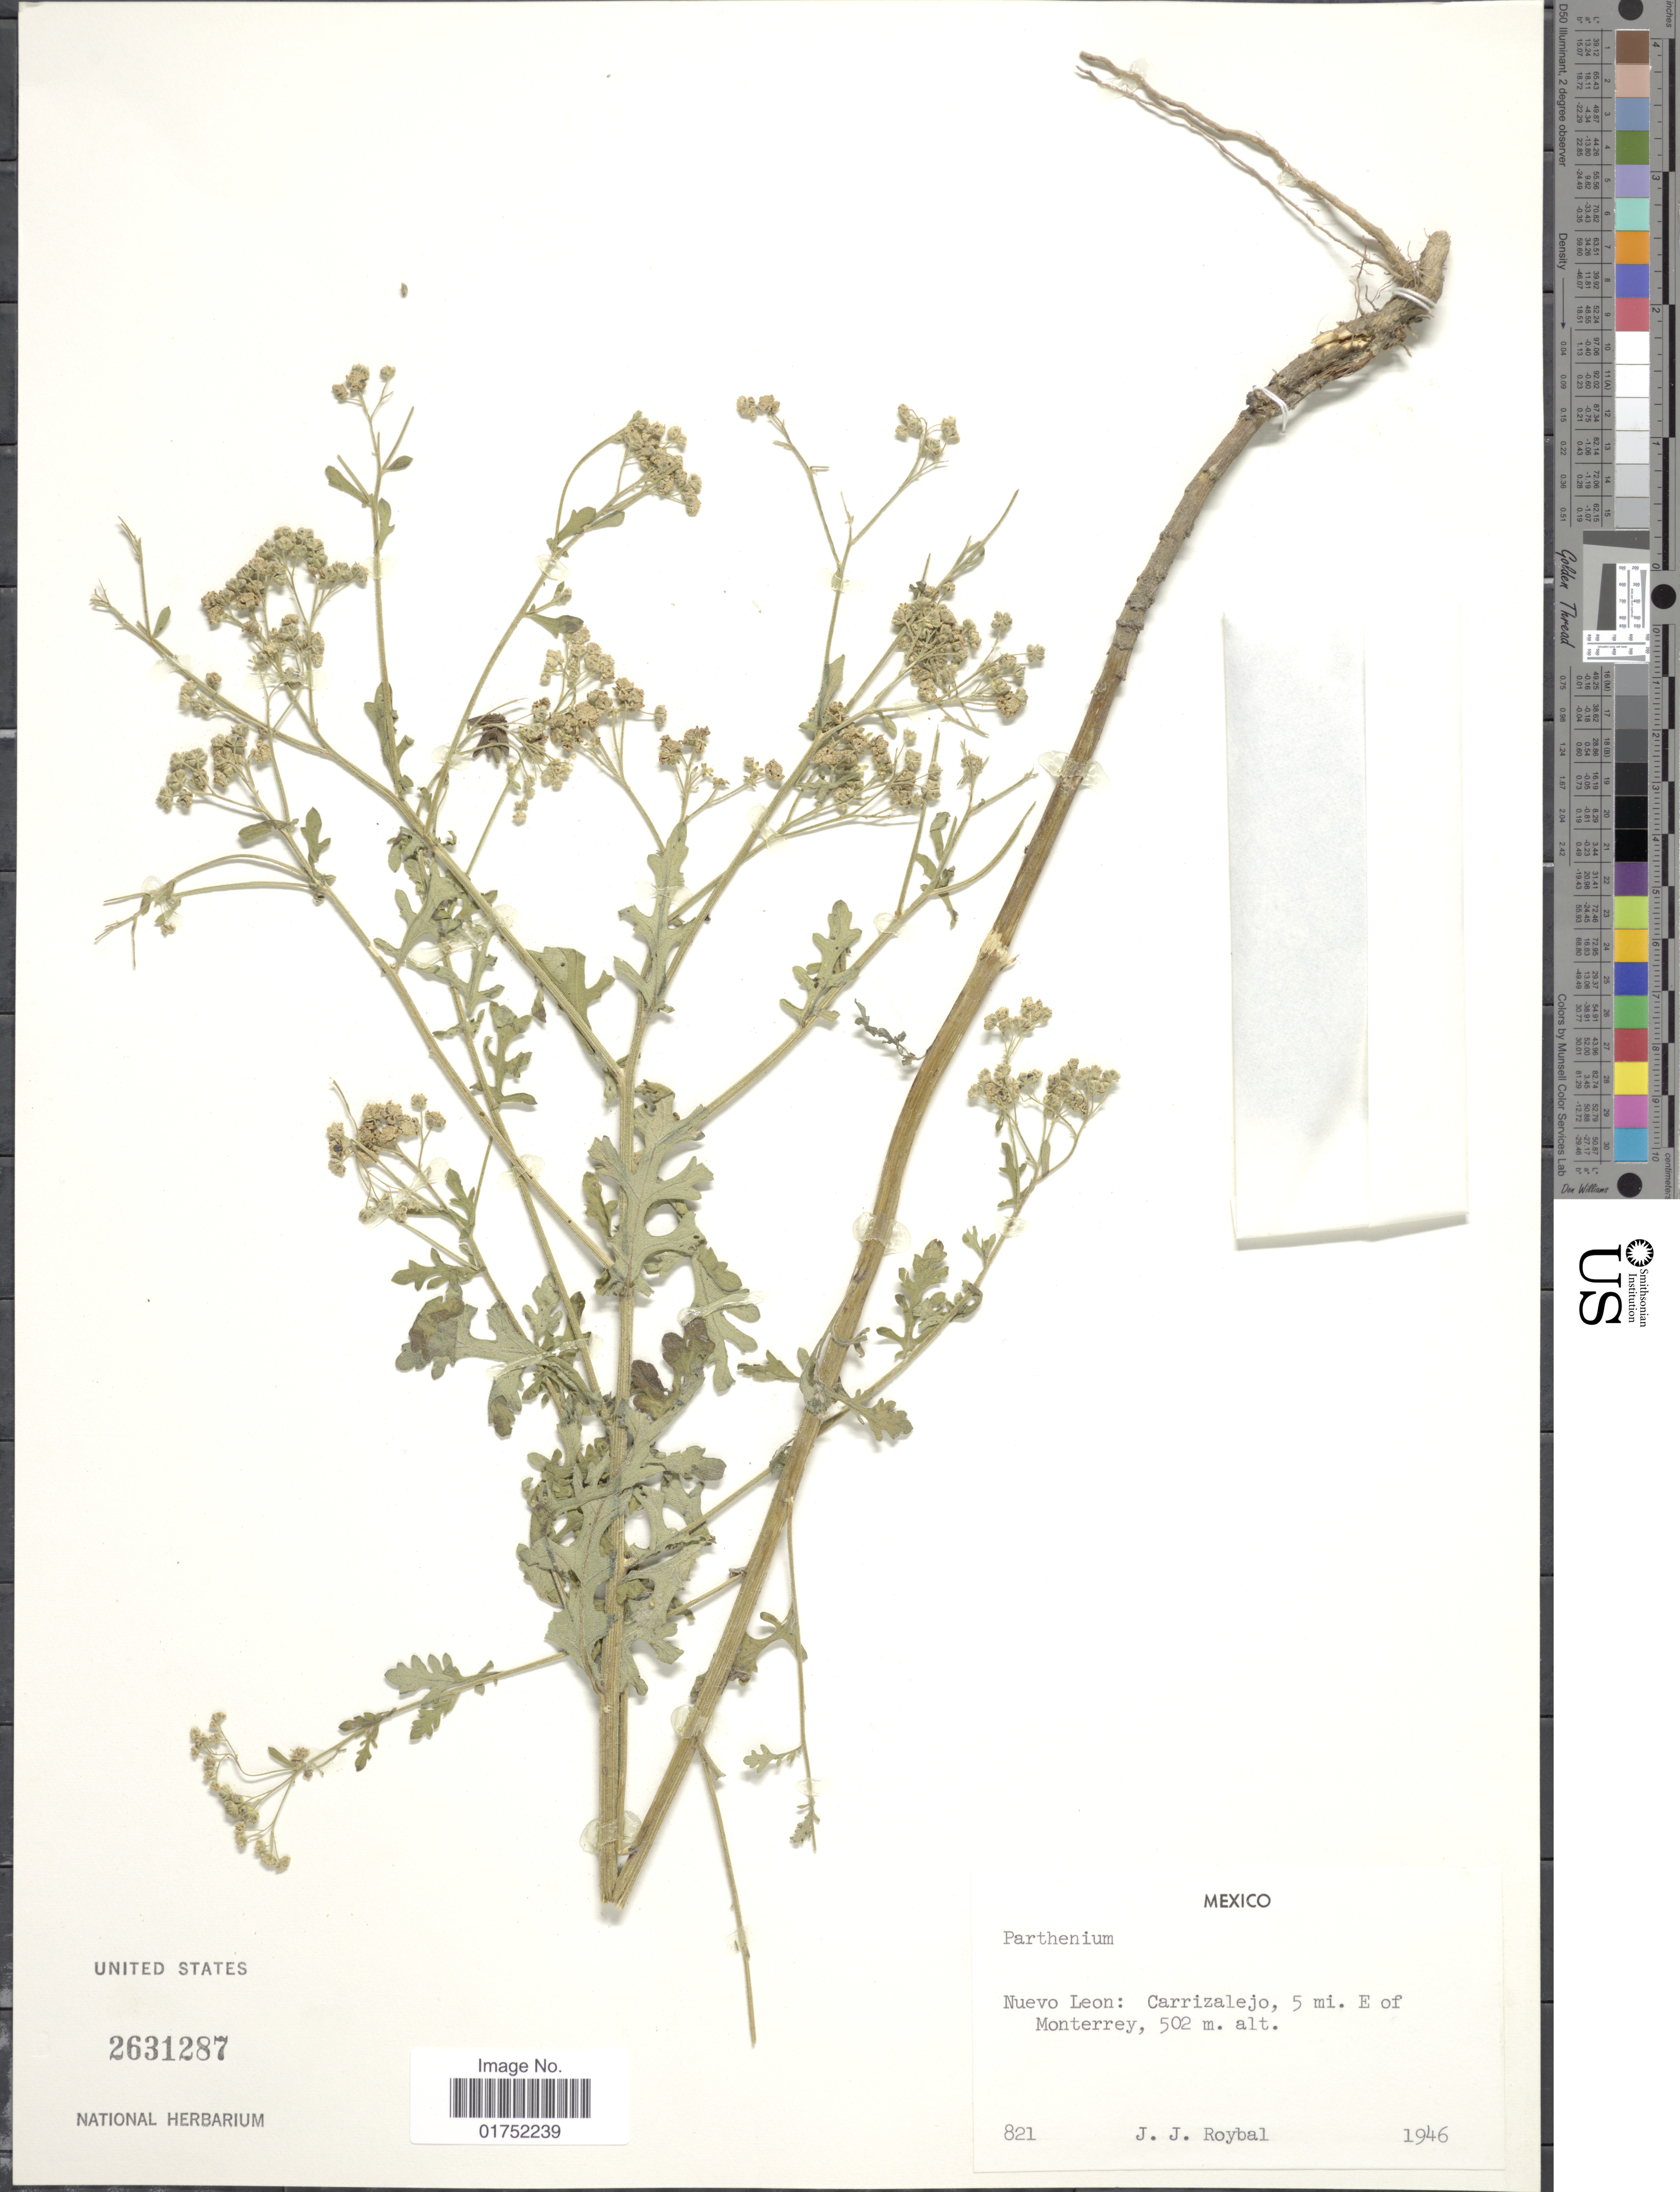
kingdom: Plantae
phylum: Tracheophyta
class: Magnoliopsida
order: Asterales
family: Asteraceae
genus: Parthenium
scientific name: Parthenium sp.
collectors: J. J. Roybal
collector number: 821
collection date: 1946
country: Mexico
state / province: Nuevo León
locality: Carrizalejo, 5 mi E of Monterrey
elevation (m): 502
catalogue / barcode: US 2631287